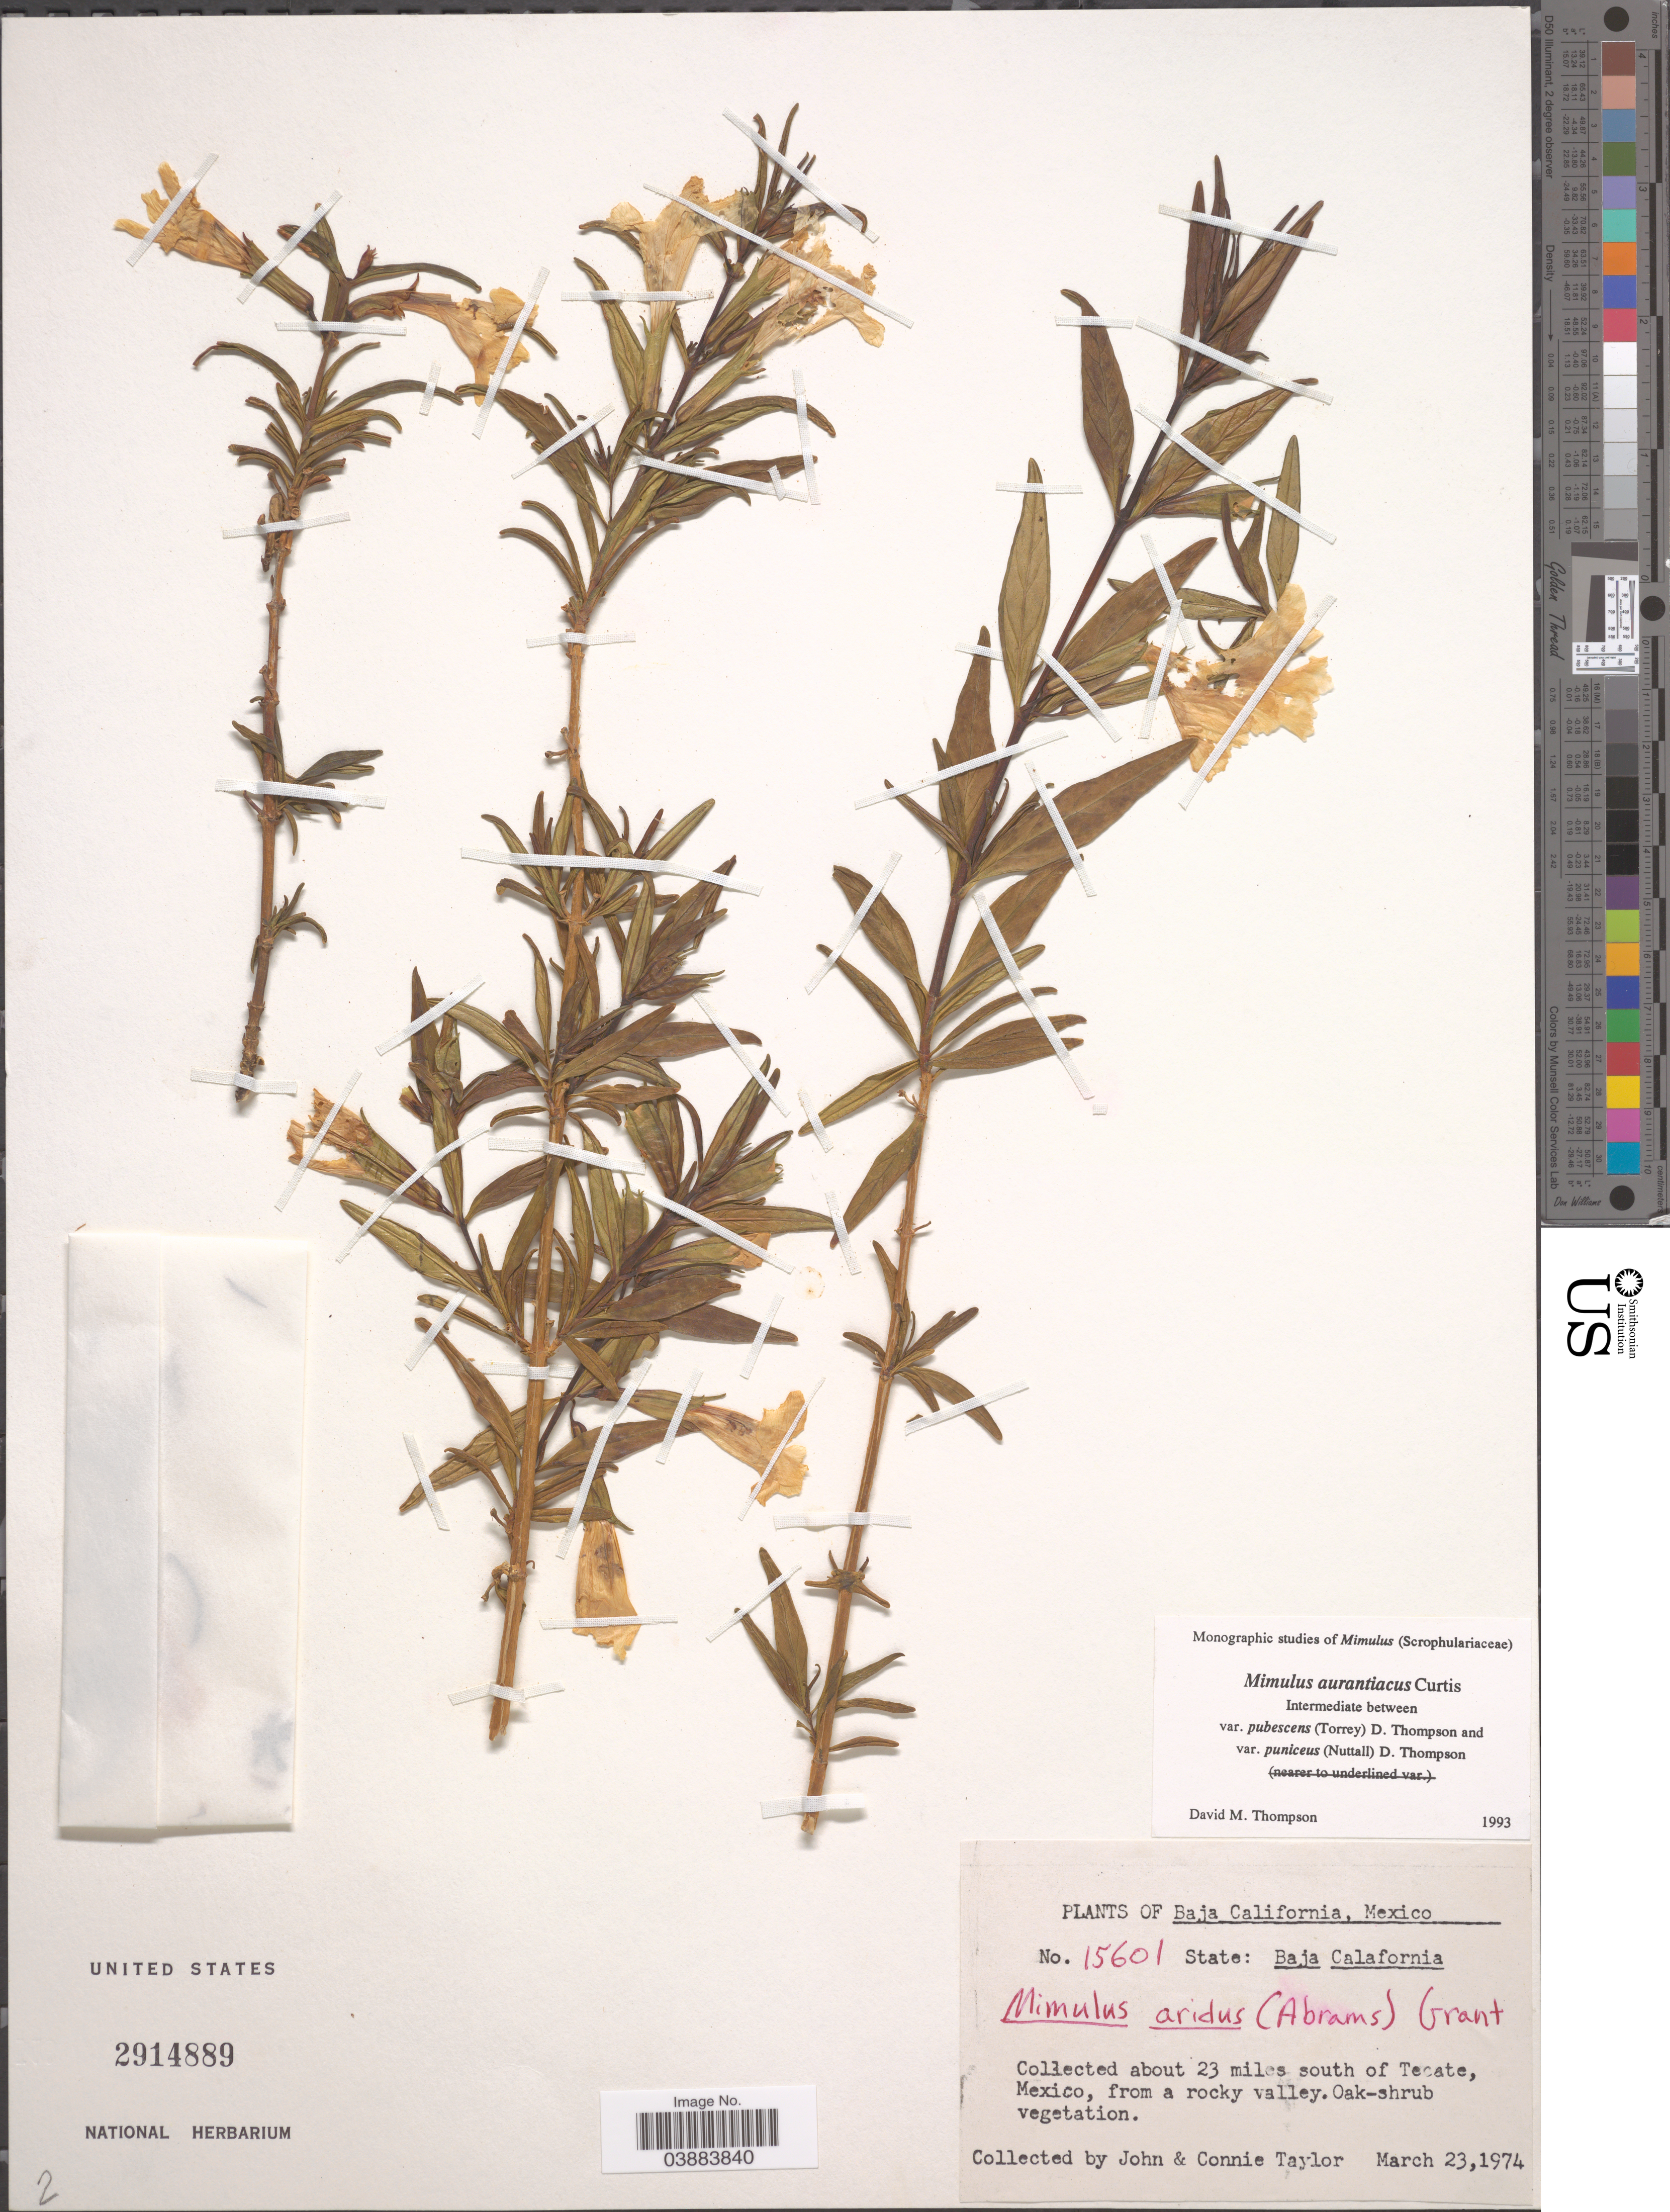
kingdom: Plantae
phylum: Tracheophyta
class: Magnoliopsida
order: Lamiales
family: Phrymaceae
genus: Diplacus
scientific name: Diplacus aurantiacus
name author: (Curtis) Jeps.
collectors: J. Taylor & C. Taylor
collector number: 15601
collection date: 1974-03-23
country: Mexico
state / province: Baja California Norte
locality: About 23 miles south of Tecate, Mexico.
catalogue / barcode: US 2914889